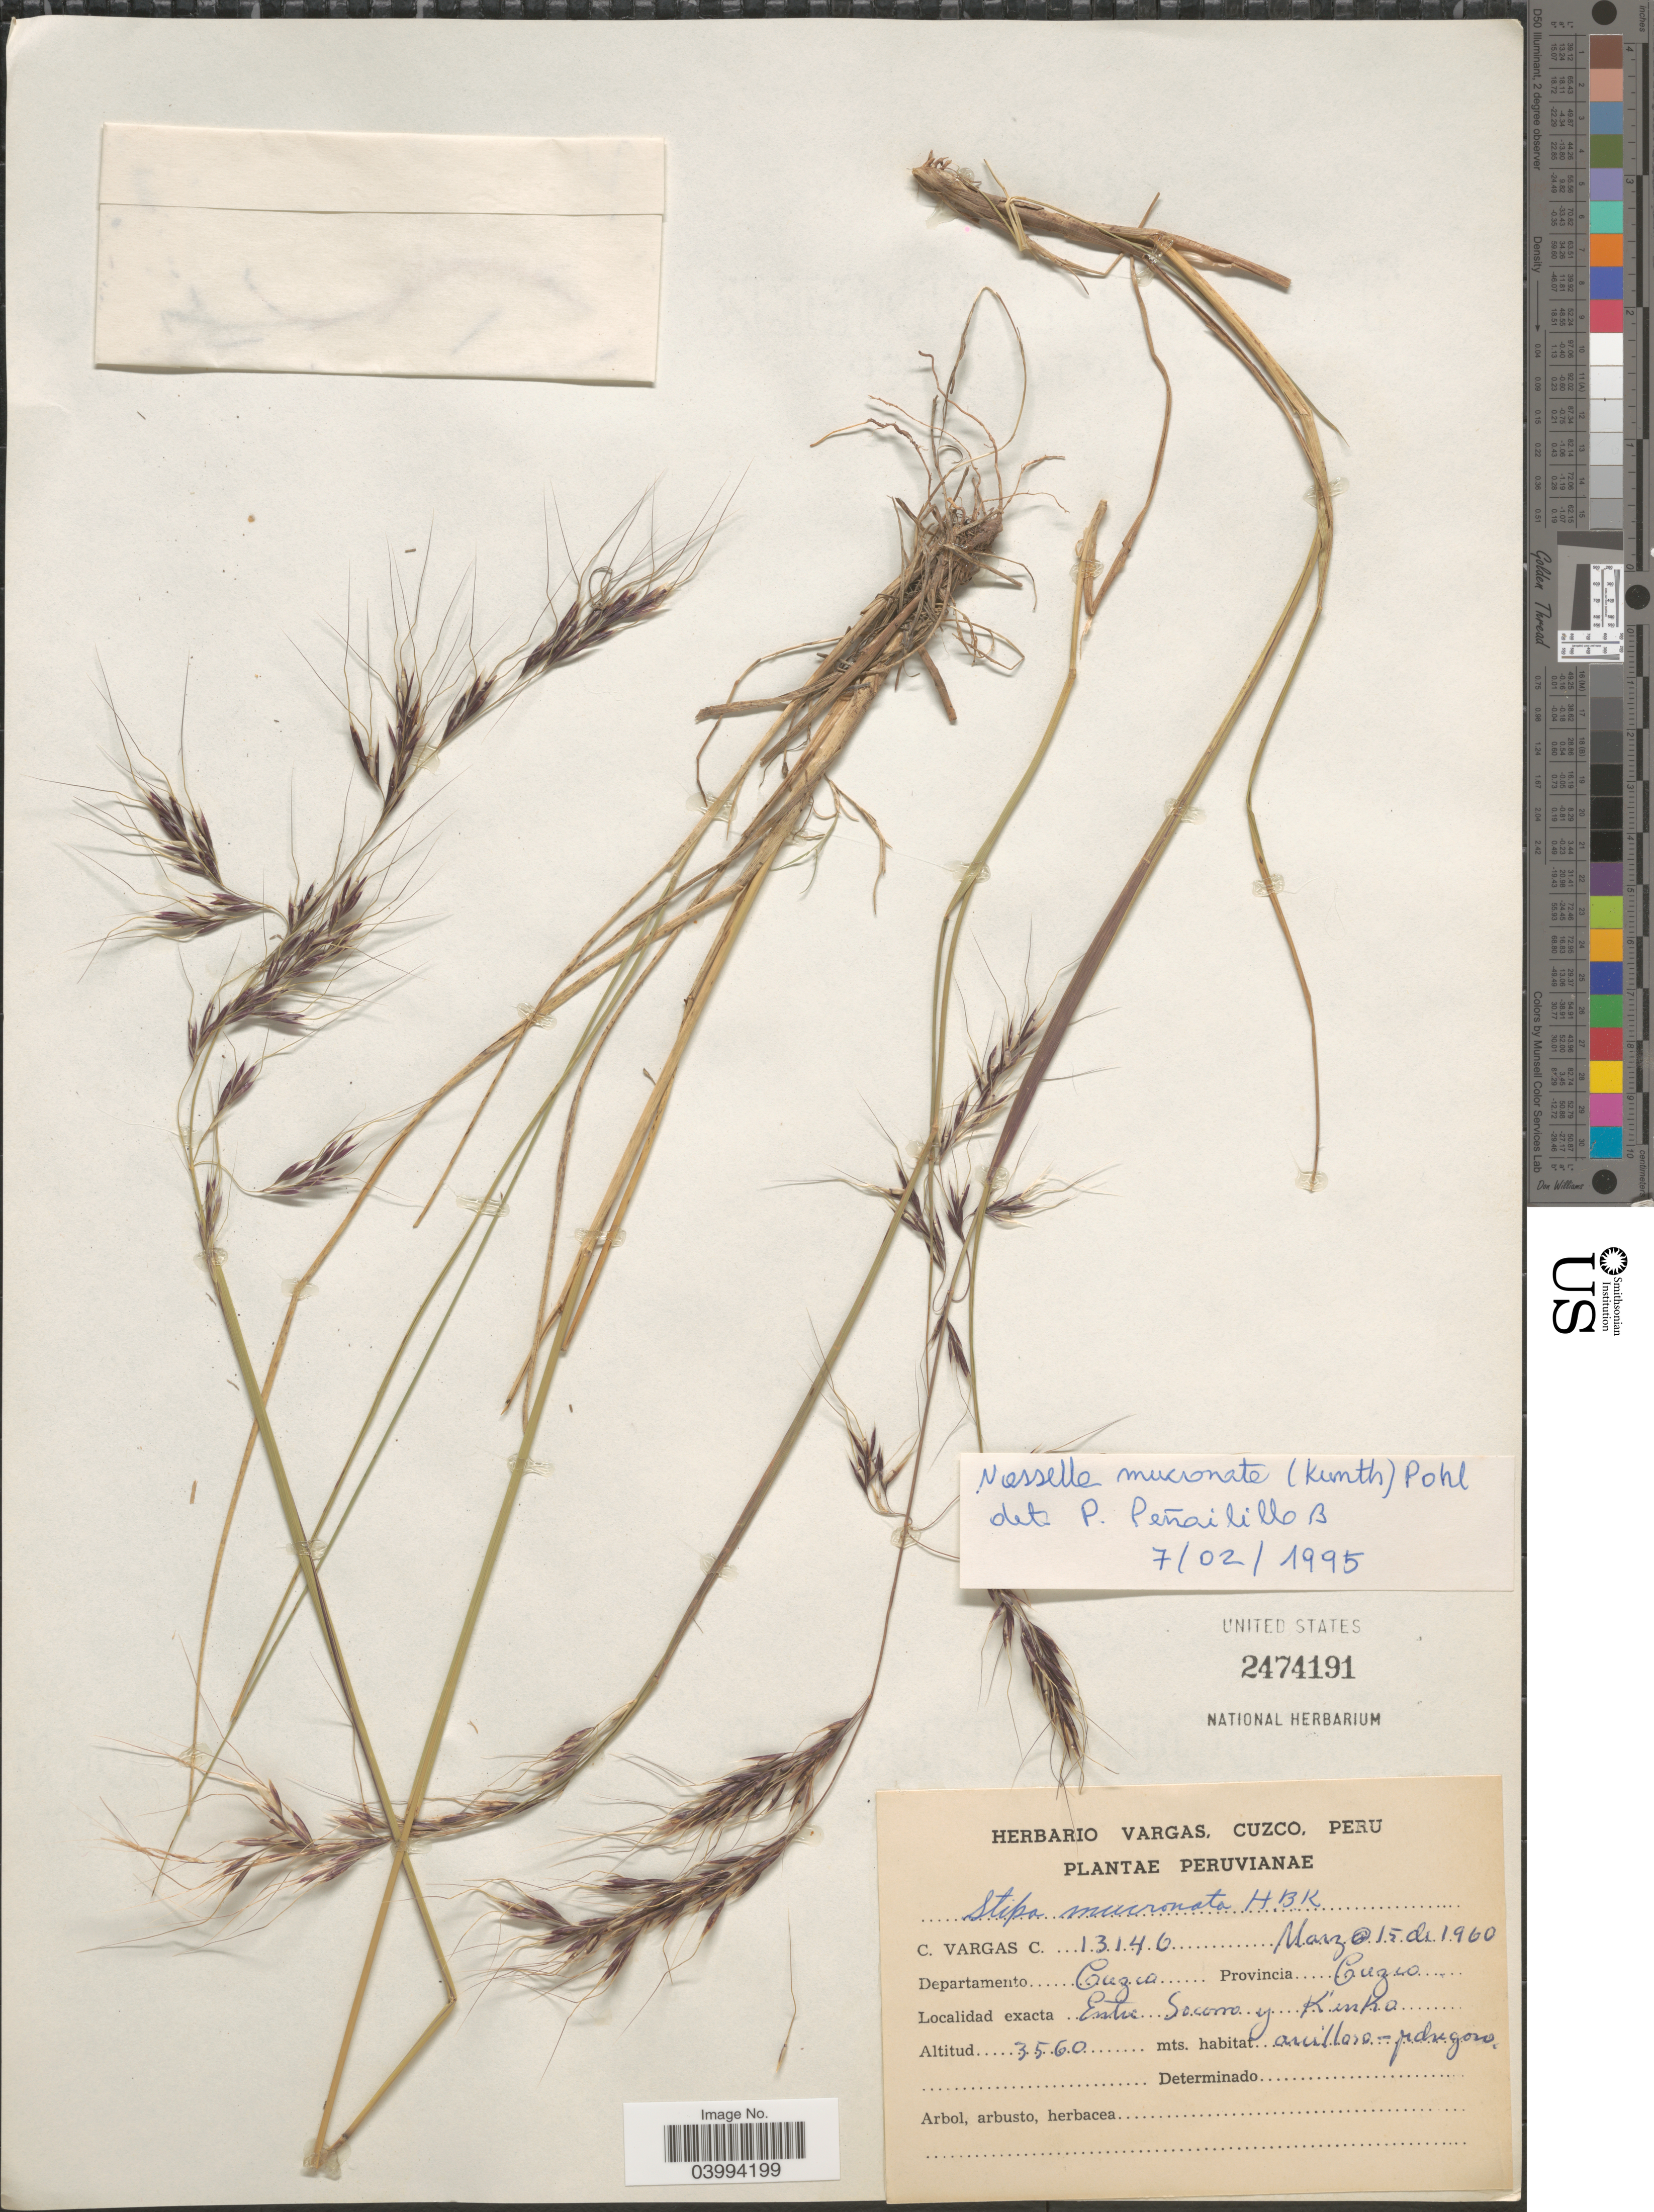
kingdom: Plantae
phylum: Tracheophyta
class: Liliopsida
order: Poales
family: Poaceae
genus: Nassella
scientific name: Nassella mucronata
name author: (Kunth) R.W. Pohl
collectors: C. Vargas Calderón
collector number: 13146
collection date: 1960-03-15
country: Peru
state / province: Cusco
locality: Departamento Cuzco. Provincia Cuzco. Entre Socorro y Kinko.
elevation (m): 3560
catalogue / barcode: US 2474191